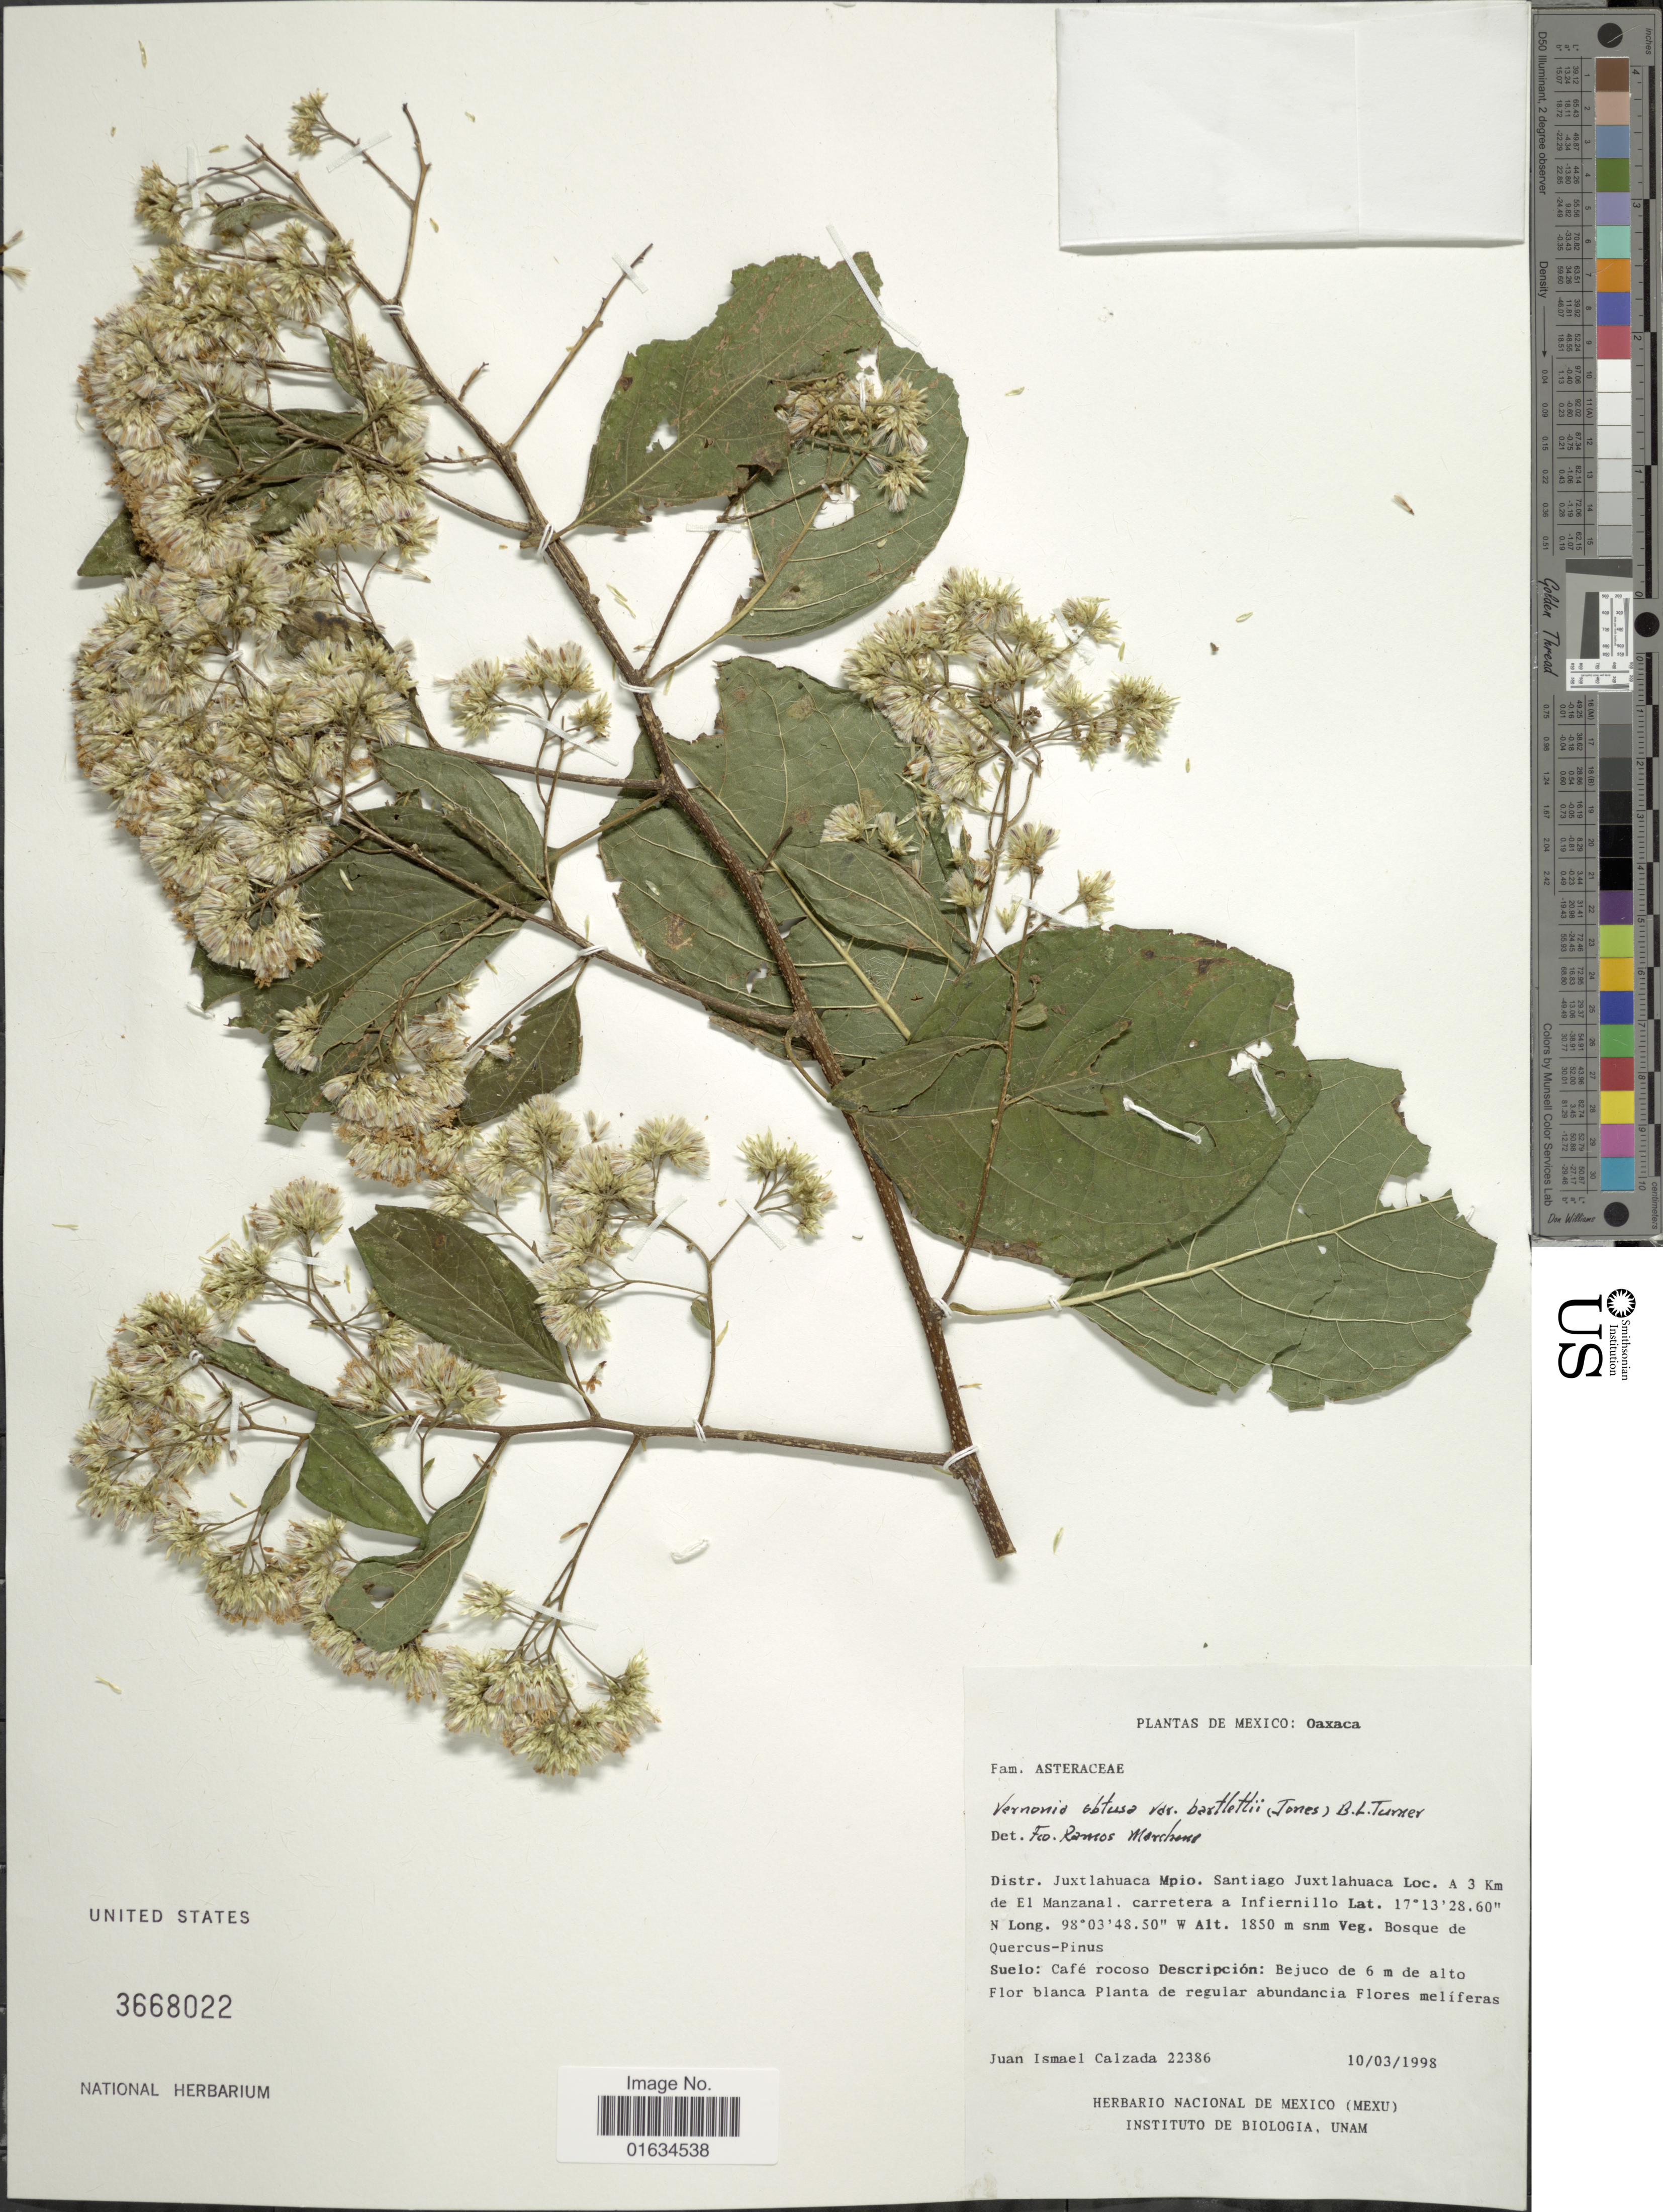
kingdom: Plantae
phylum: Tracheophyta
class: Magnoliopsida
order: Asterales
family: Asteraceae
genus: Vernonia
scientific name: Vernonia obtusa var. bartlettii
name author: (S.B. Jones) B.L. Turner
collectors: J. I. Calzada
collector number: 22386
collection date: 1998-03-10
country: Mexico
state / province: Oaxaca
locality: Distr. Juxtlahuac, Mpio. Santiago Juxtlahuaca, A 3 km de El Manzanal, carretera a infiernillo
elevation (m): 1850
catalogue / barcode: US 3668022